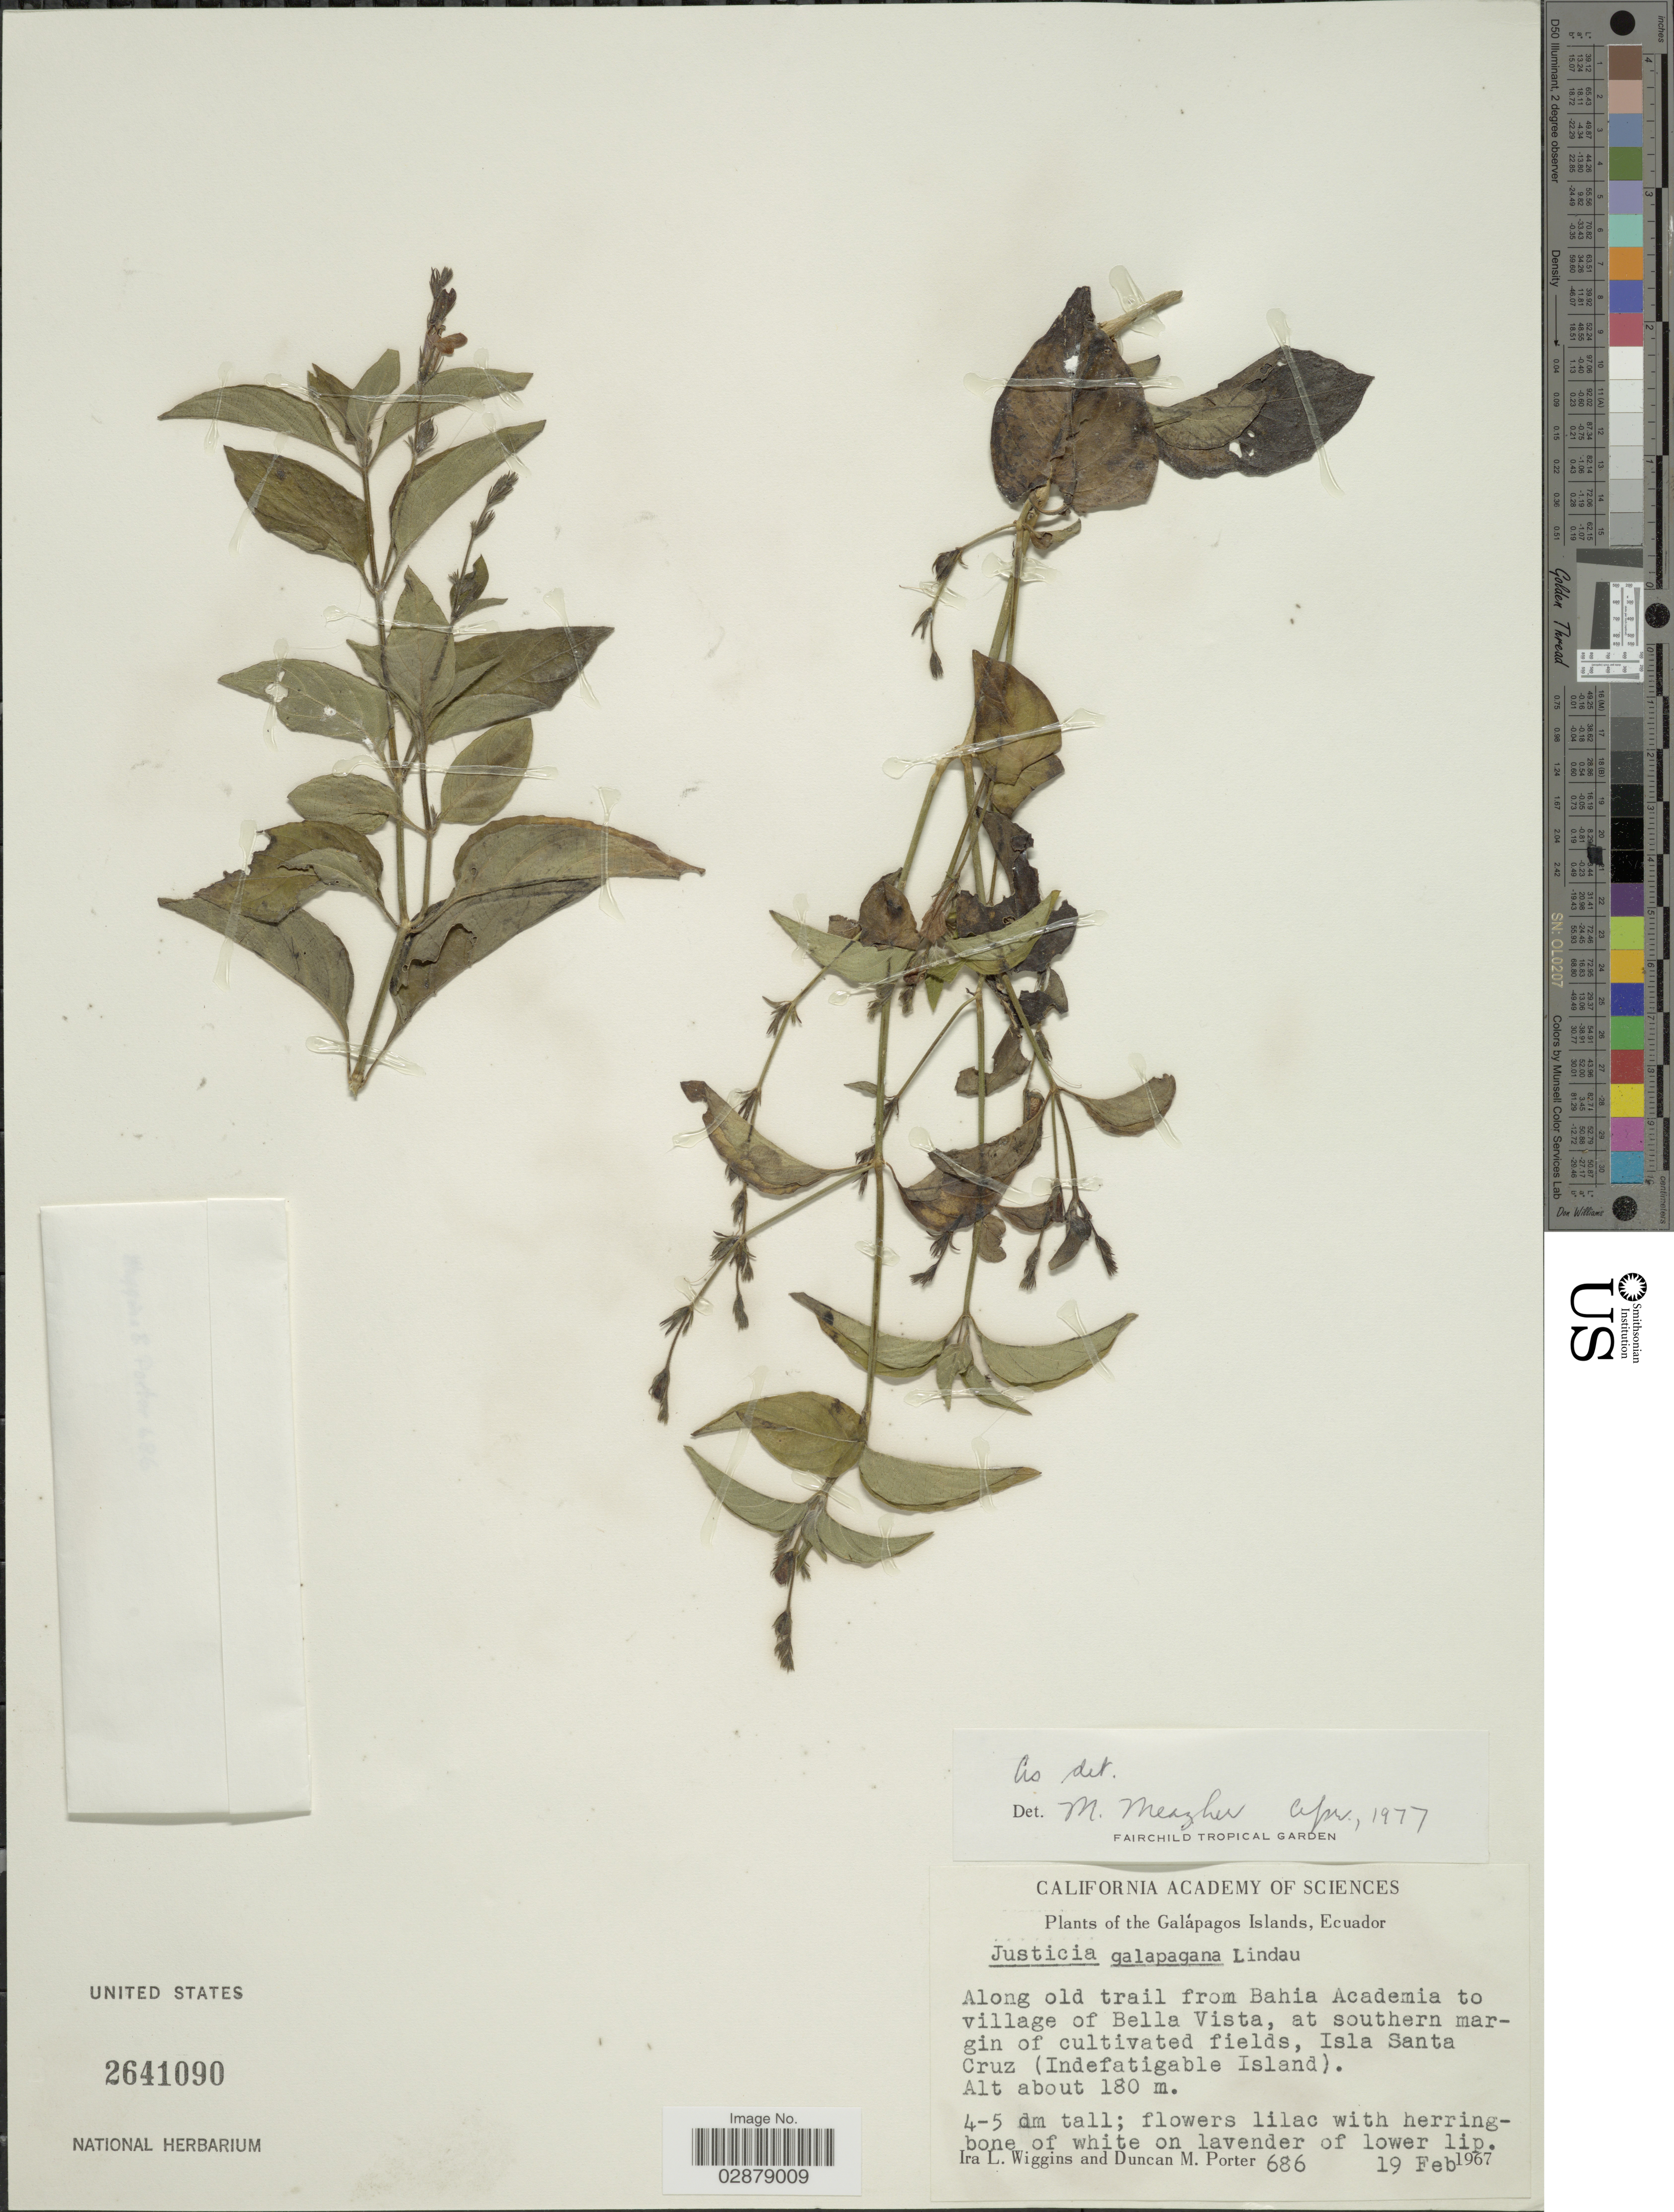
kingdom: Plantae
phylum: Tracheophyta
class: Magnoliopsida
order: Lamiales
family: Acanthaceae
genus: Justicia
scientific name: Justicia galapagana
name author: Lindau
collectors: I. L. Wiggins & D. Porter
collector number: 686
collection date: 1967-02-19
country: Ecuador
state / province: Colón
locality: The Galápagos Islands. Along old trail from Bahia Academia to village of Bella Vista, at southern margin of cultivated fields, Isla Santa Cruz (Indefatigable Island).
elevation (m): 180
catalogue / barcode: US 2641090